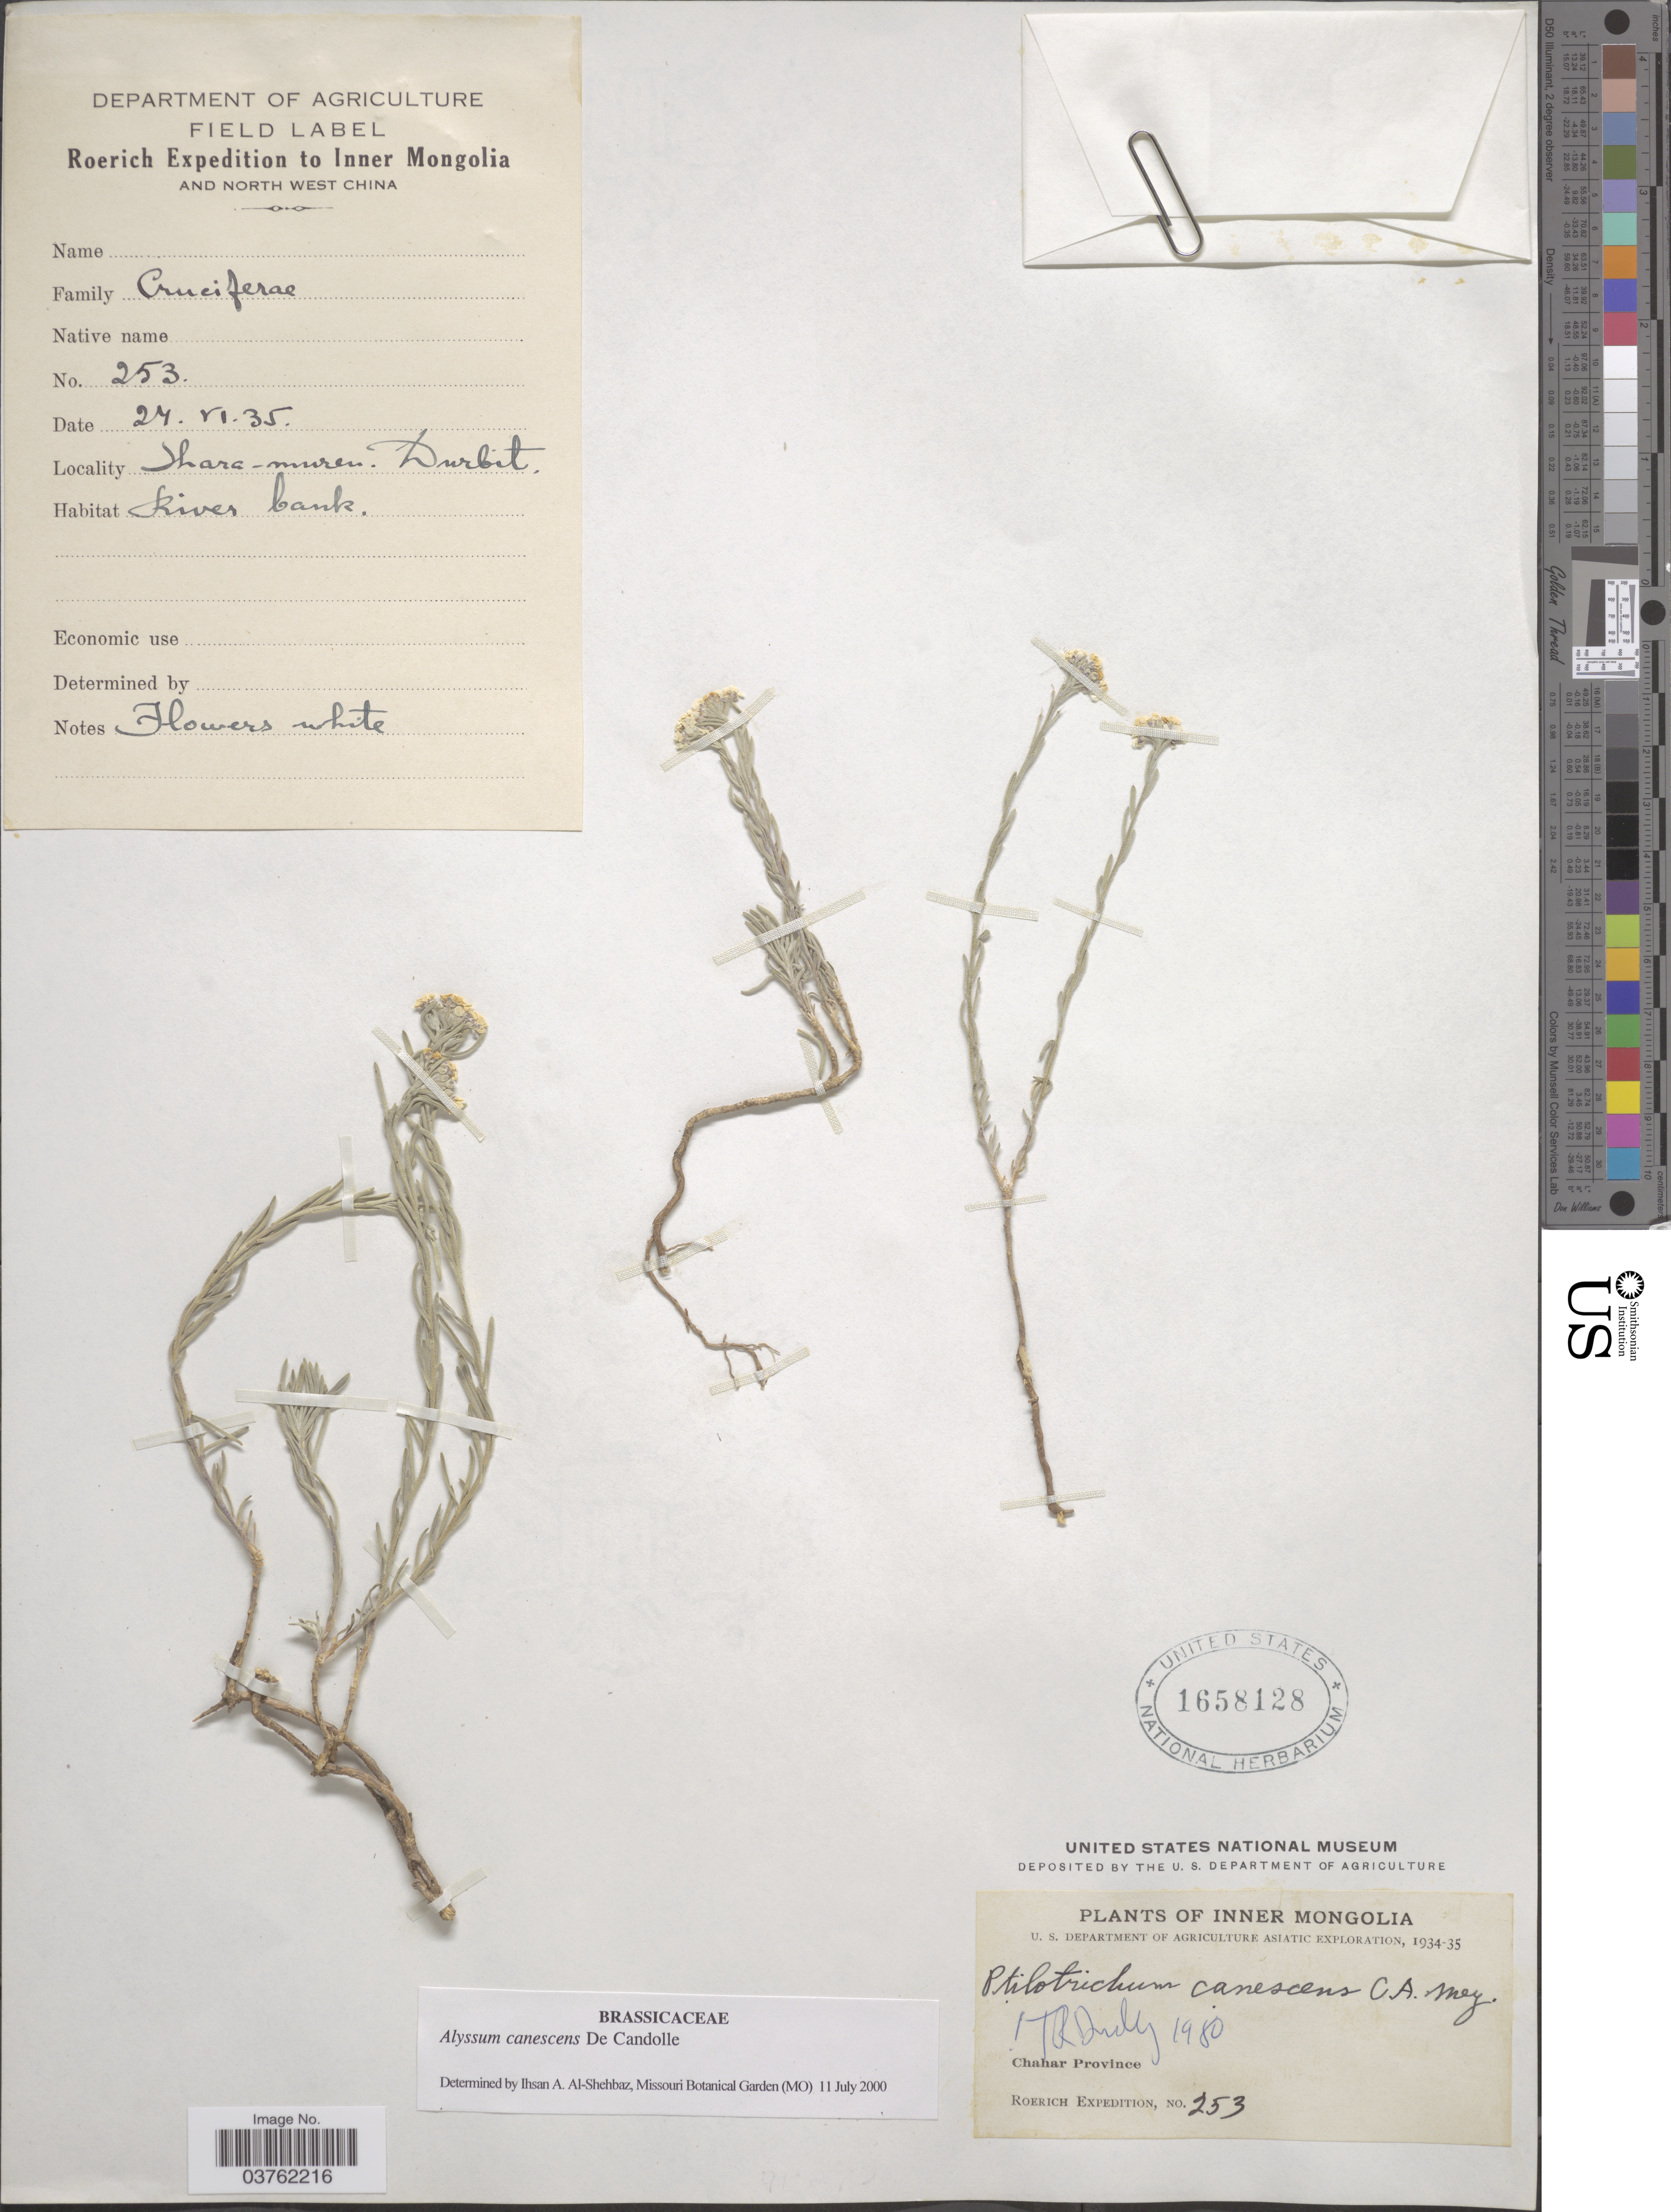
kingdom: Plantae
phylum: Tracheophyta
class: Magnoliopsida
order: Brassicales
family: Brassicaceae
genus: Alyssum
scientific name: Alyssum canescens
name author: DC.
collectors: Roerich Expedition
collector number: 253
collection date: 1935-06-24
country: China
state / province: Nei Monggol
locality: Inner Mongolia and North West China. Shara-muren. Durbit. Chahar Province.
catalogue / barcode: US 1658128